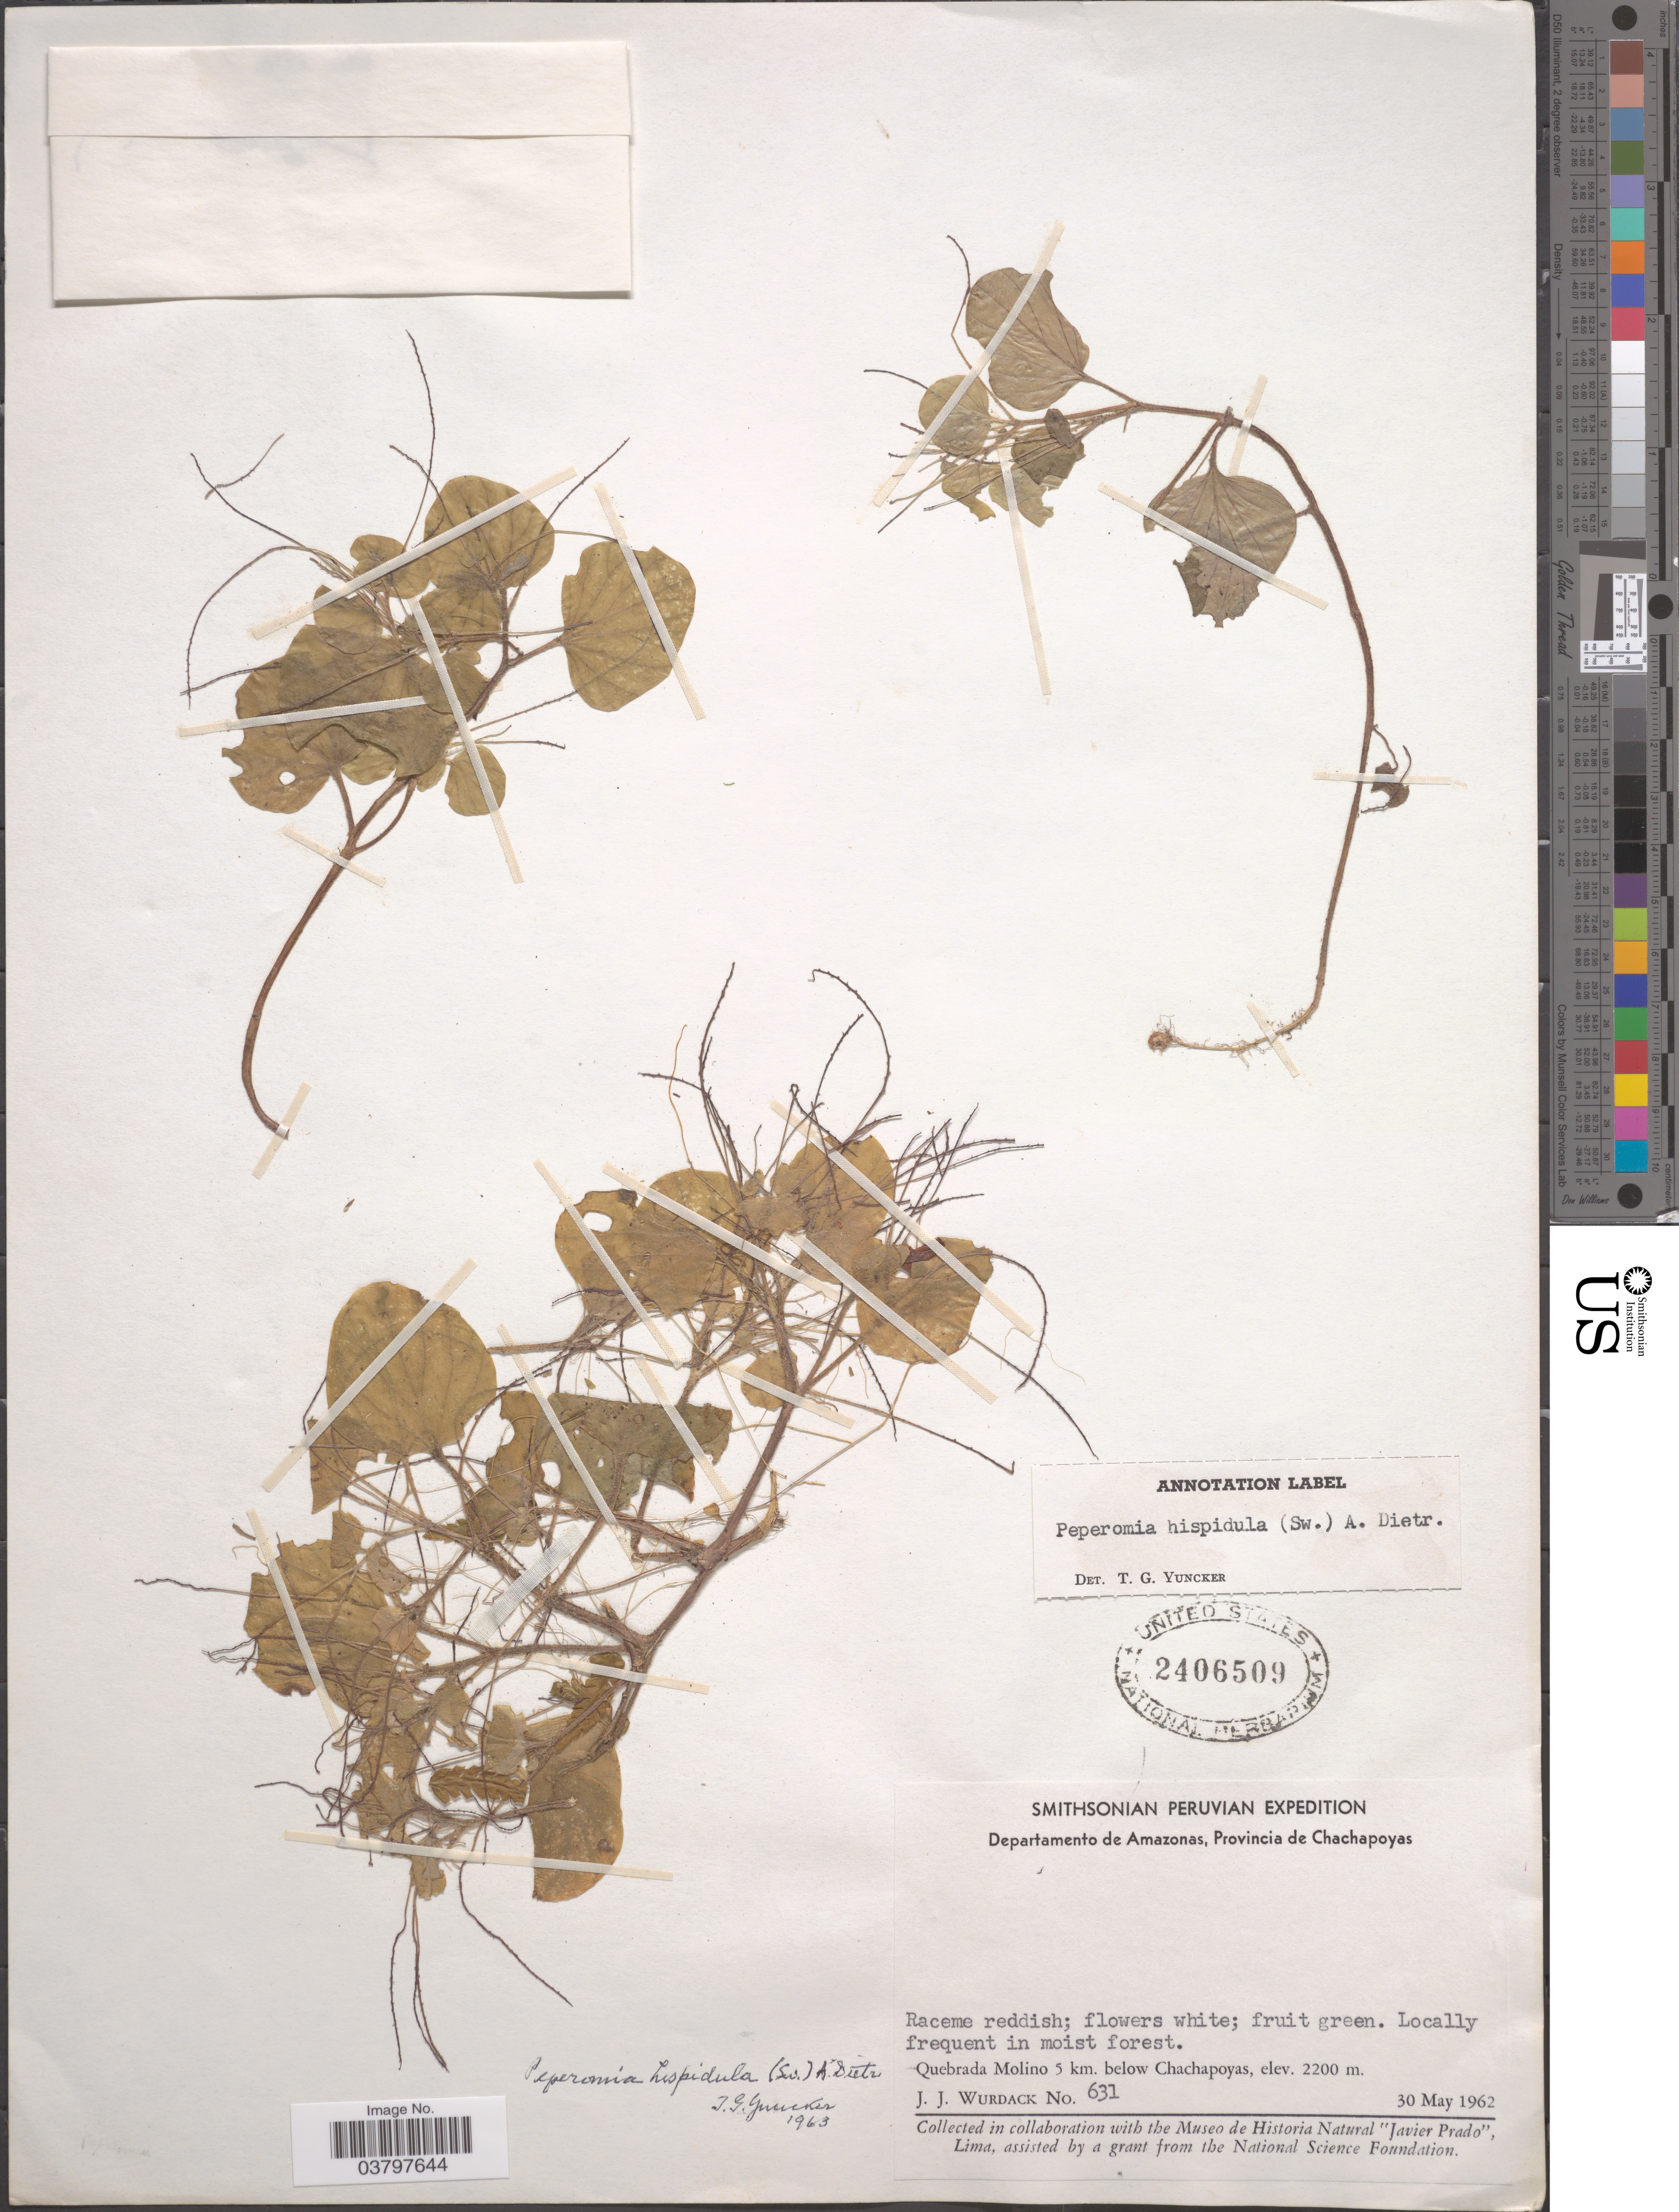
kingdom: Plantae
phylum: Tracheophyta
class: Magnoliopsida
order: Piperales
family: Piperaceae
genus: Peperomia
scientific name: Peperomia hispidula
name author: (Sw.) A. Dietr.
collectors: J. J. Wurdack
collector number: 631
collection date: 1962-05-30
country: Peru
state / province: Amazonas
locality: Departamento de Amazonas, Provincia de Chachapoyas. Quebrada Molino 5 km. below Chachapoyas.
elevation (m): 2200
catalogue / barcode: US 2406509